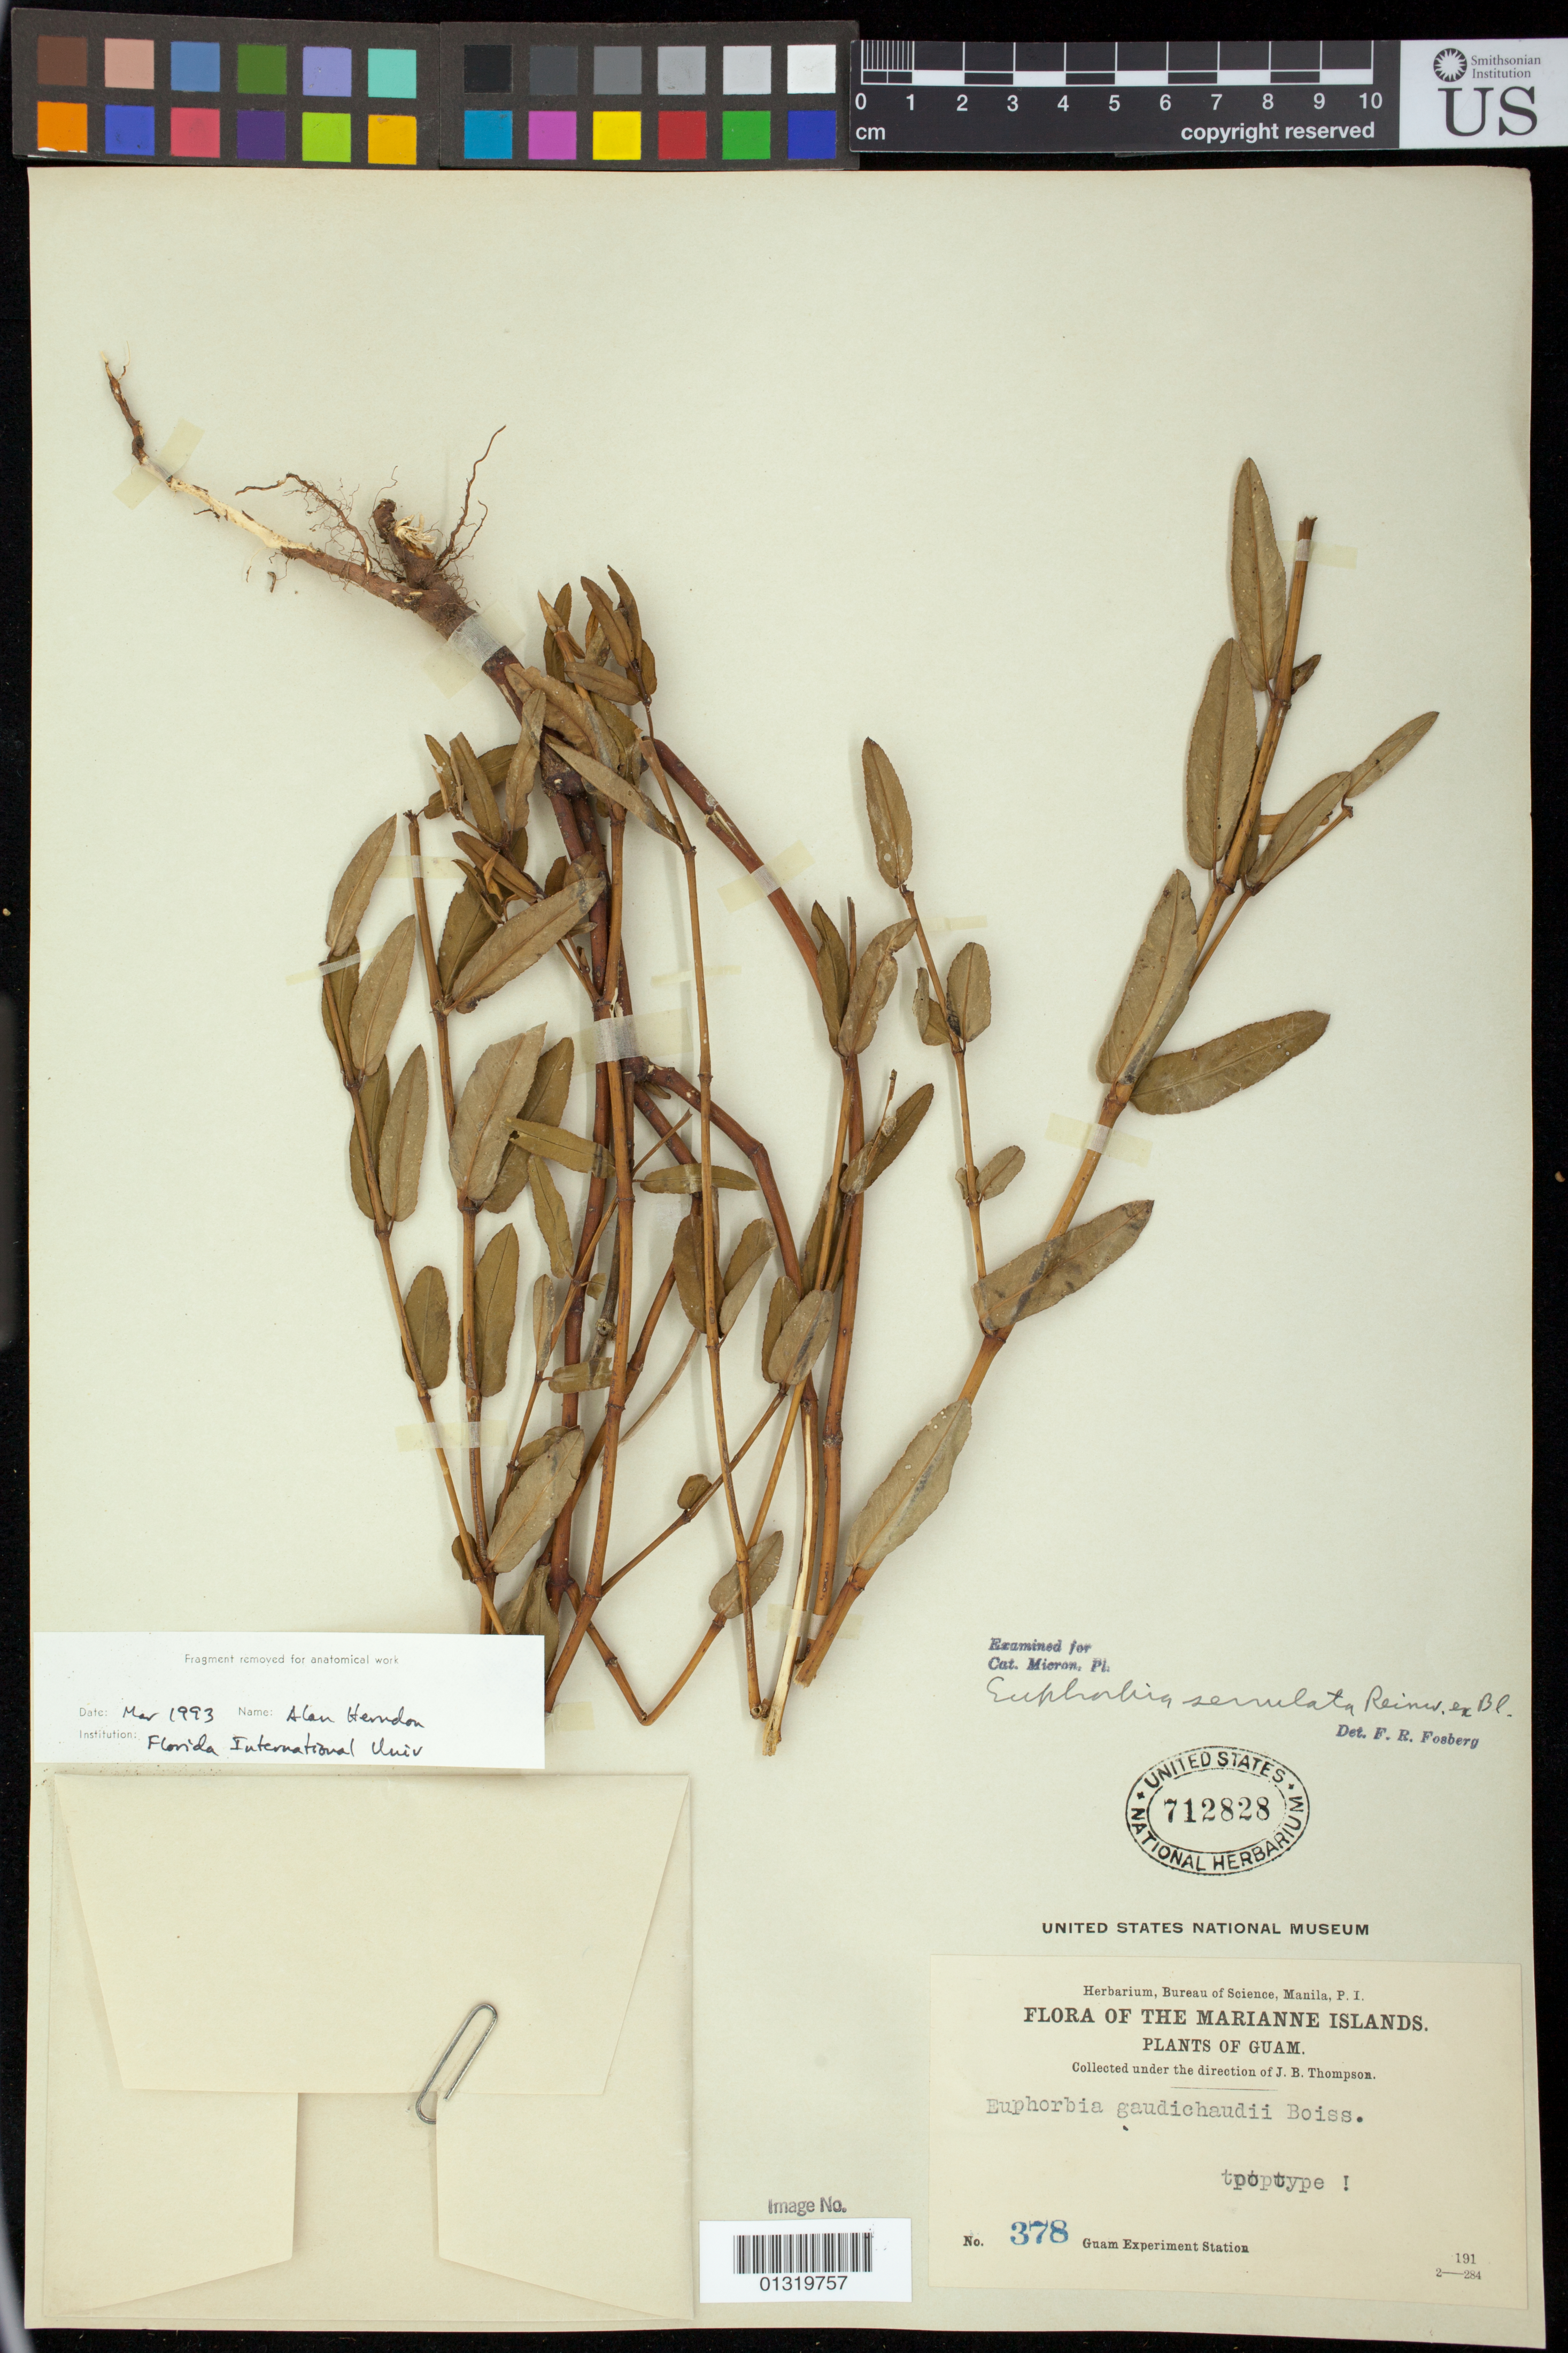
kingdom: Plantae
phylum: Tracheophyta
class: Magnoliopsida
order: Malpighiales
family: Euphorbiaceae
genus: Euphorbia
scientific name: Euphorbia bifida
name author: Hook. & Arn.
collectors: J. B. Thompson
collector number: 378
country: Guam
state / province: Inarajan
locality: Guam Experiment Station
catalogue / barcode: US 712828